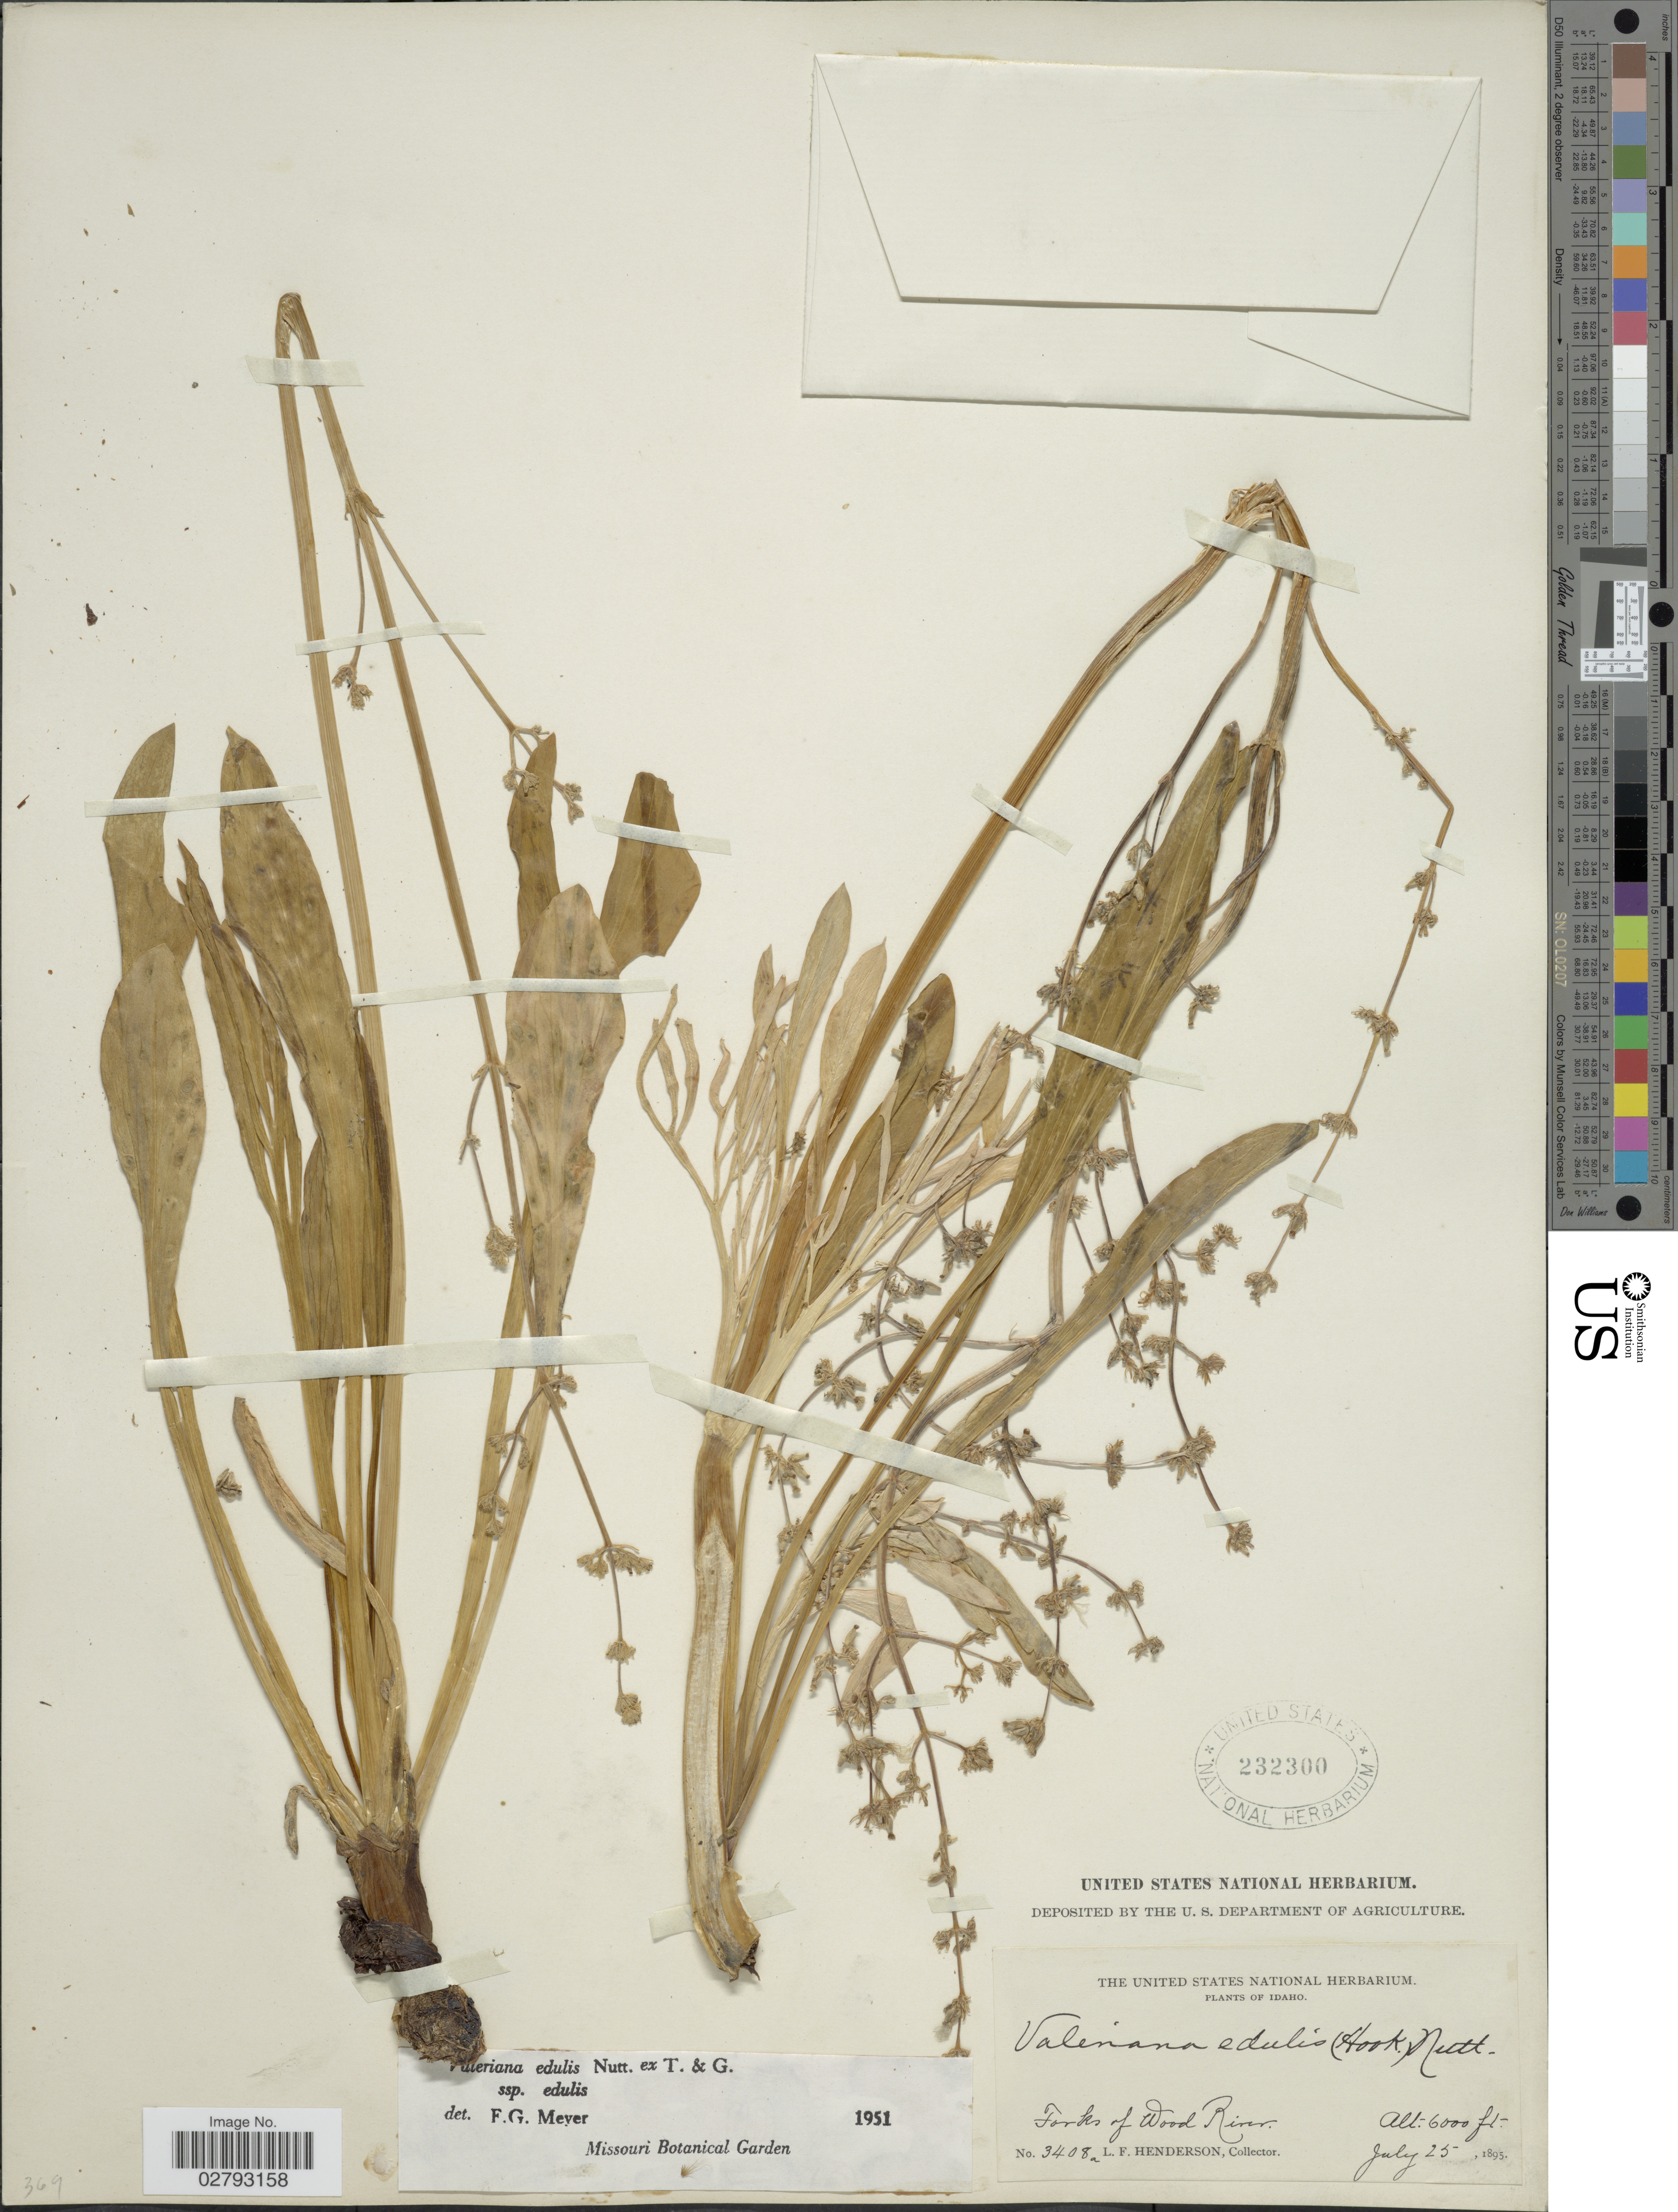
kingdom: Plantae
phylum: Tracheophyta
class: Magnoliopsida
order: Dipsacales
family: Caprifoliaceae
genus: Valeriana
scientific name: Valeriana edulis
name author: Nutt.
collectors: L. Henderson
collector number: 3408a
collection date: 1895-07-25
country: United States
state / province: Idaho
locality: Forks of Wood River.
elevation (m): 1829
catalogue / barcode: US 232300